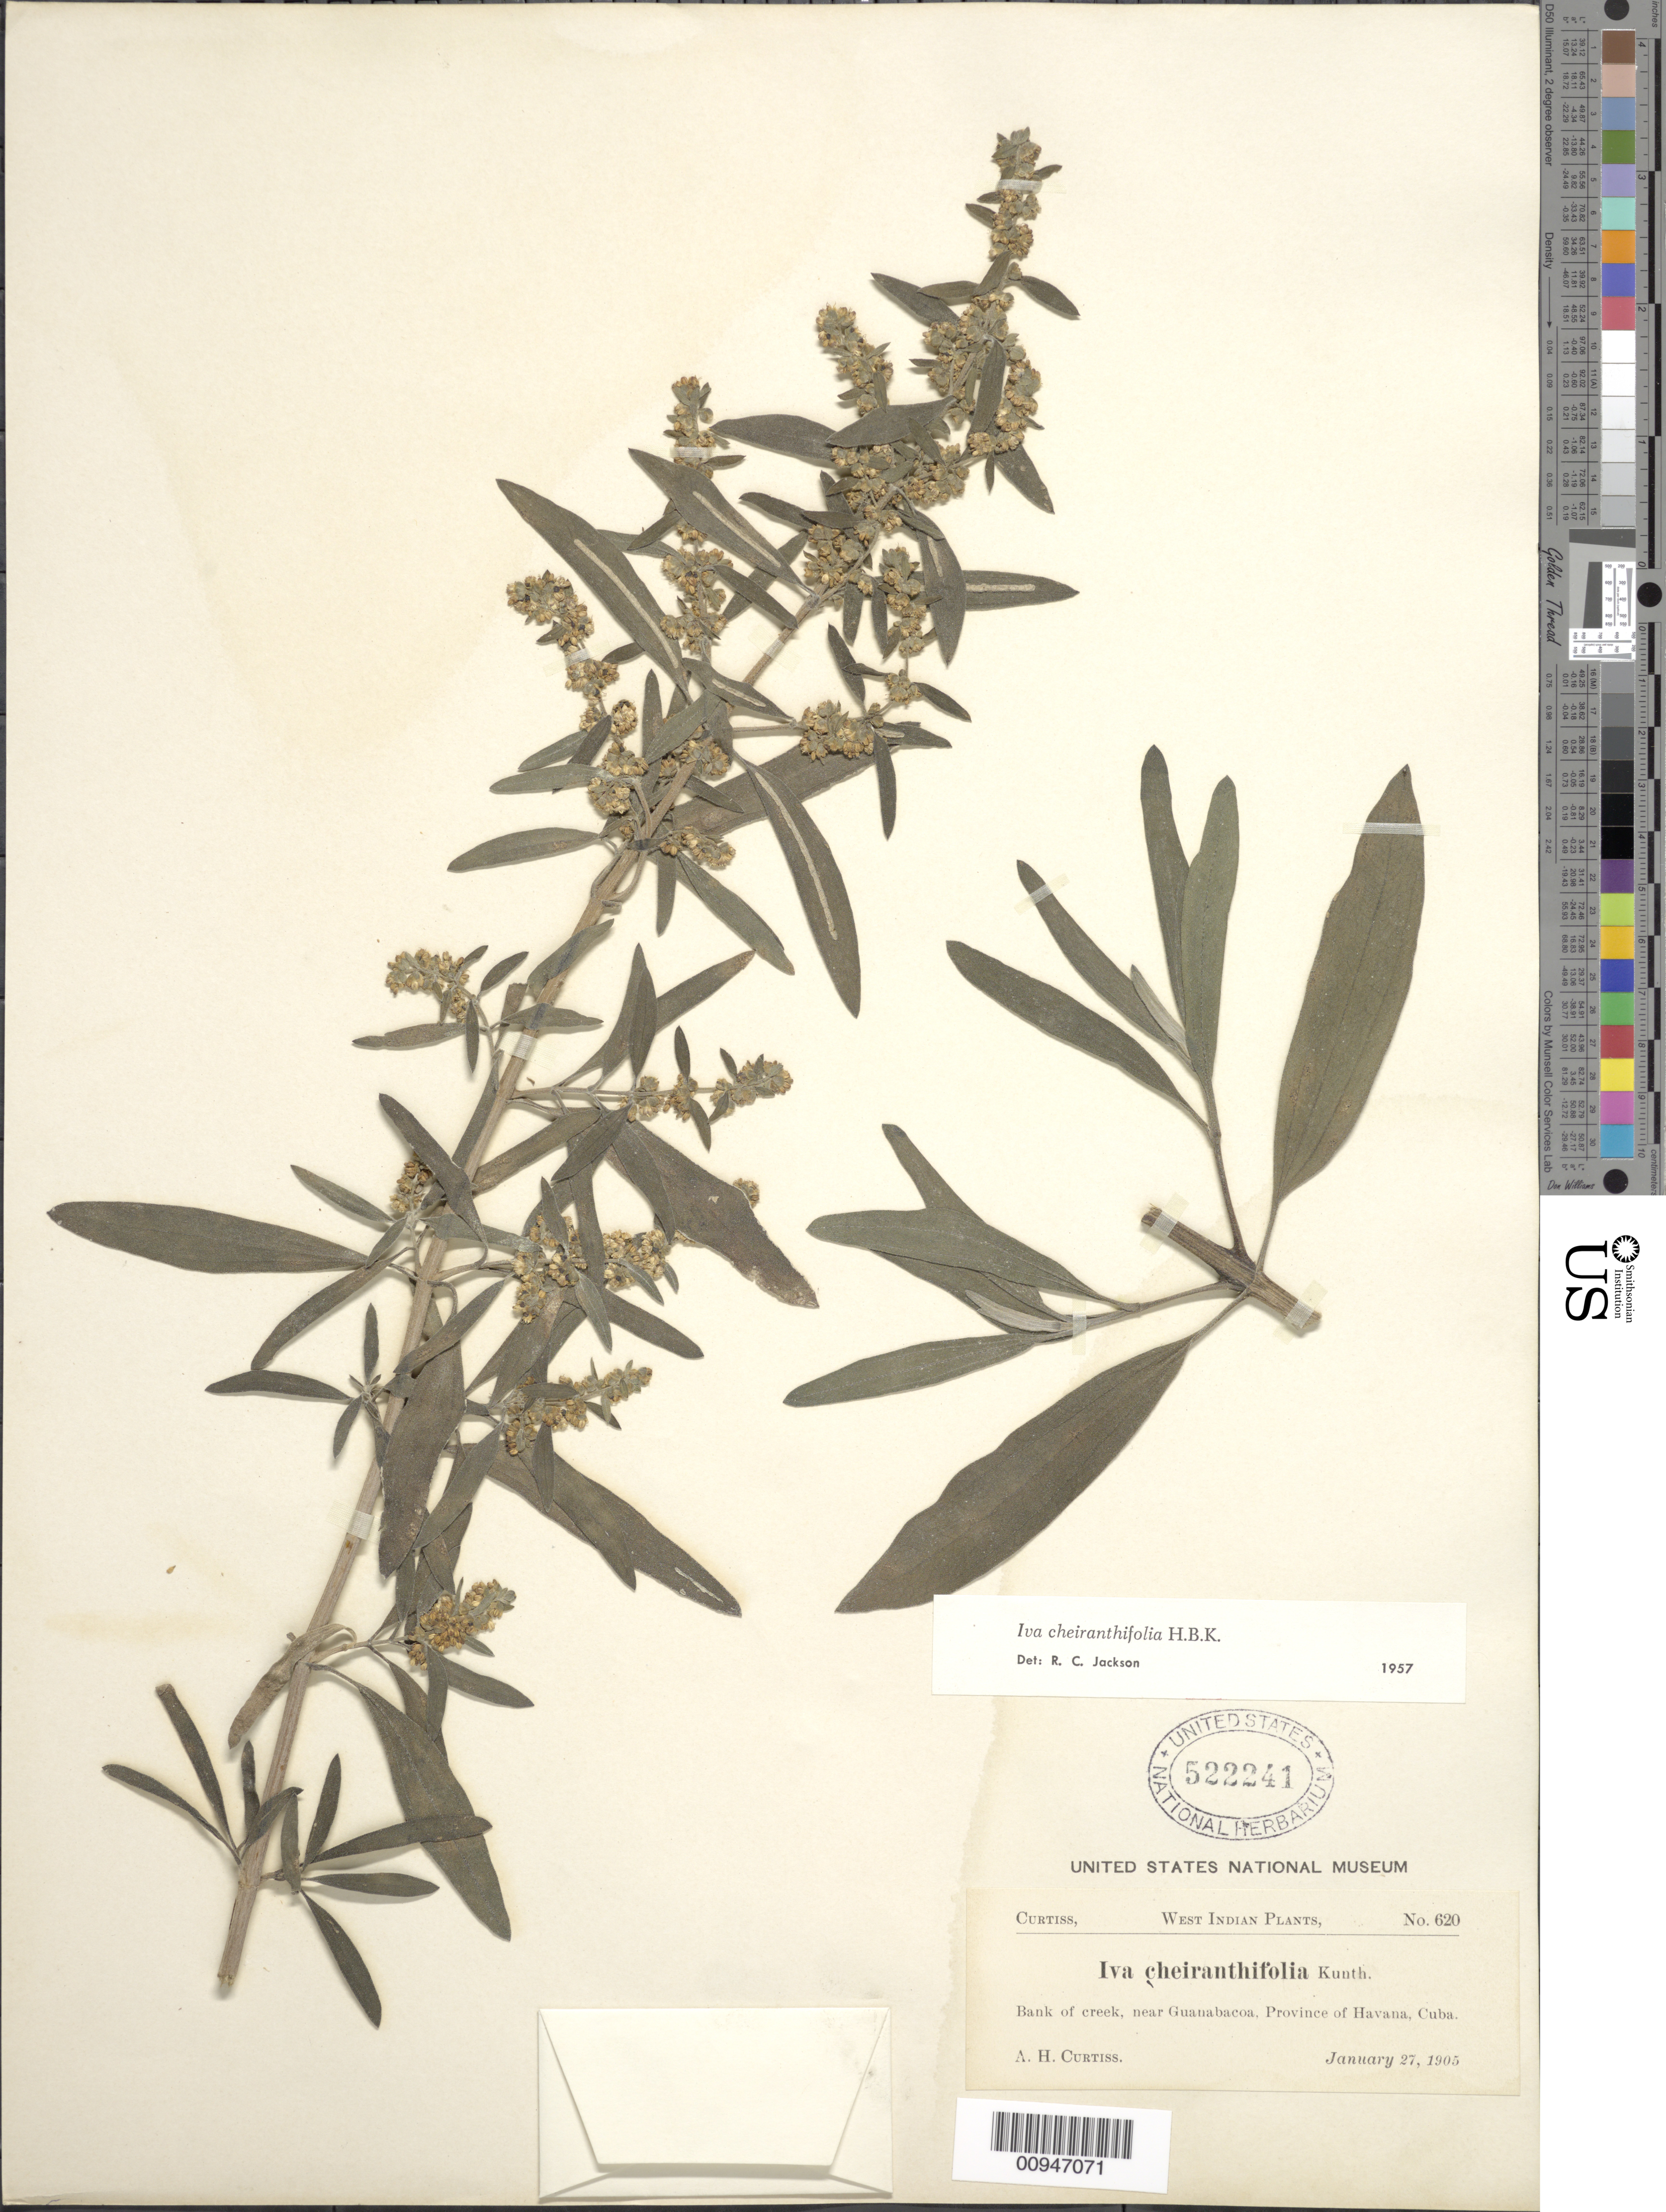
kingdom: Plantae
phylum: Tracheophyta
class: Magnoliopsida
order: Asterales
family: Asteraceae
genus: Iva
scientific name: Iva cheiranthifolia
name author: Kunth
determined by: Jackson, R. C.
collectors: A. H. Curtiss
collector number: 620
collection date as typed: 27 Jan 1905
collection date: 1905-01-27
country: Cuba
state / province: La Habana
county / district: Municipio Guanabacoa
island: Cuba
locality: Guanabacoa (near)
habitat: Bank of creek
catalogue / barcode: US 522241